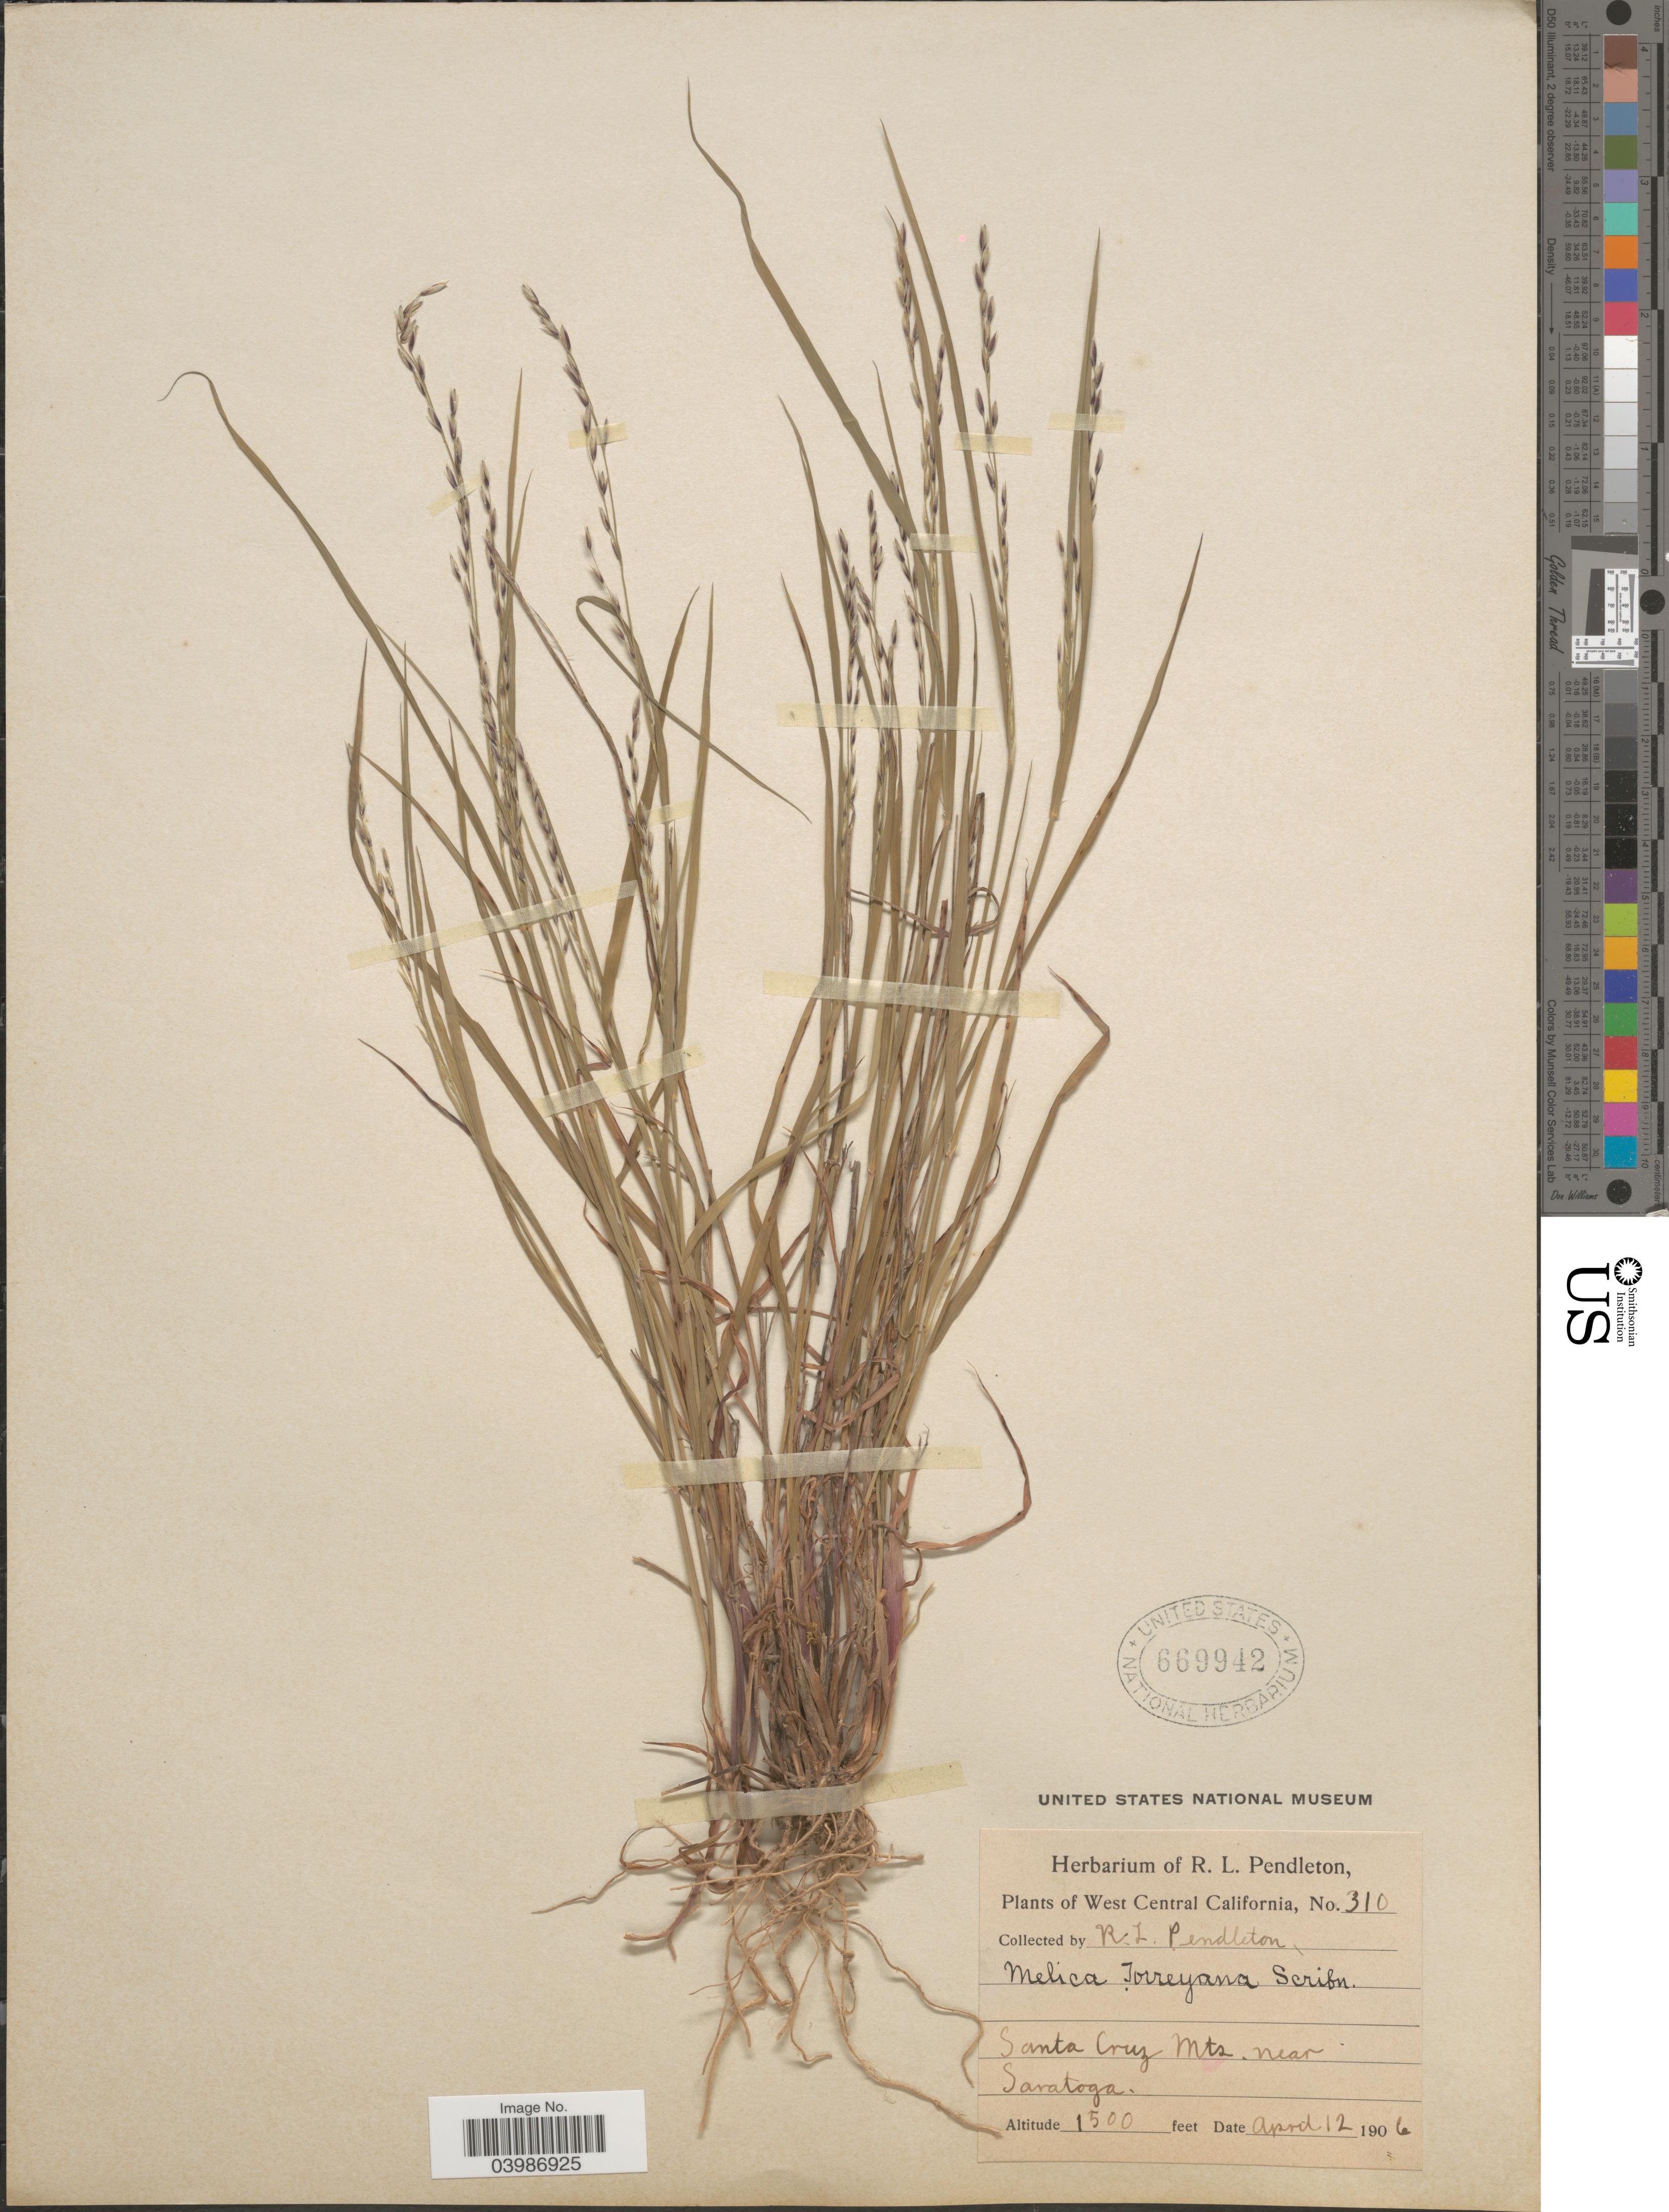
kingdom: Plantae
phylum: Tracheophyta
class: Liliopsida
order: Poales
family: Poaceae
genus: Melica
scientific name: Melica torreyana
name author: Scribn.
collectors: R. Pendleton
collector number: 310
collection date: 1906-04-12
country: United States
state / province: California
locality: West Central California. Santa Cruz Mts. near Saratoga.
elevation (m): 457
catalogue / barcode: US 669942